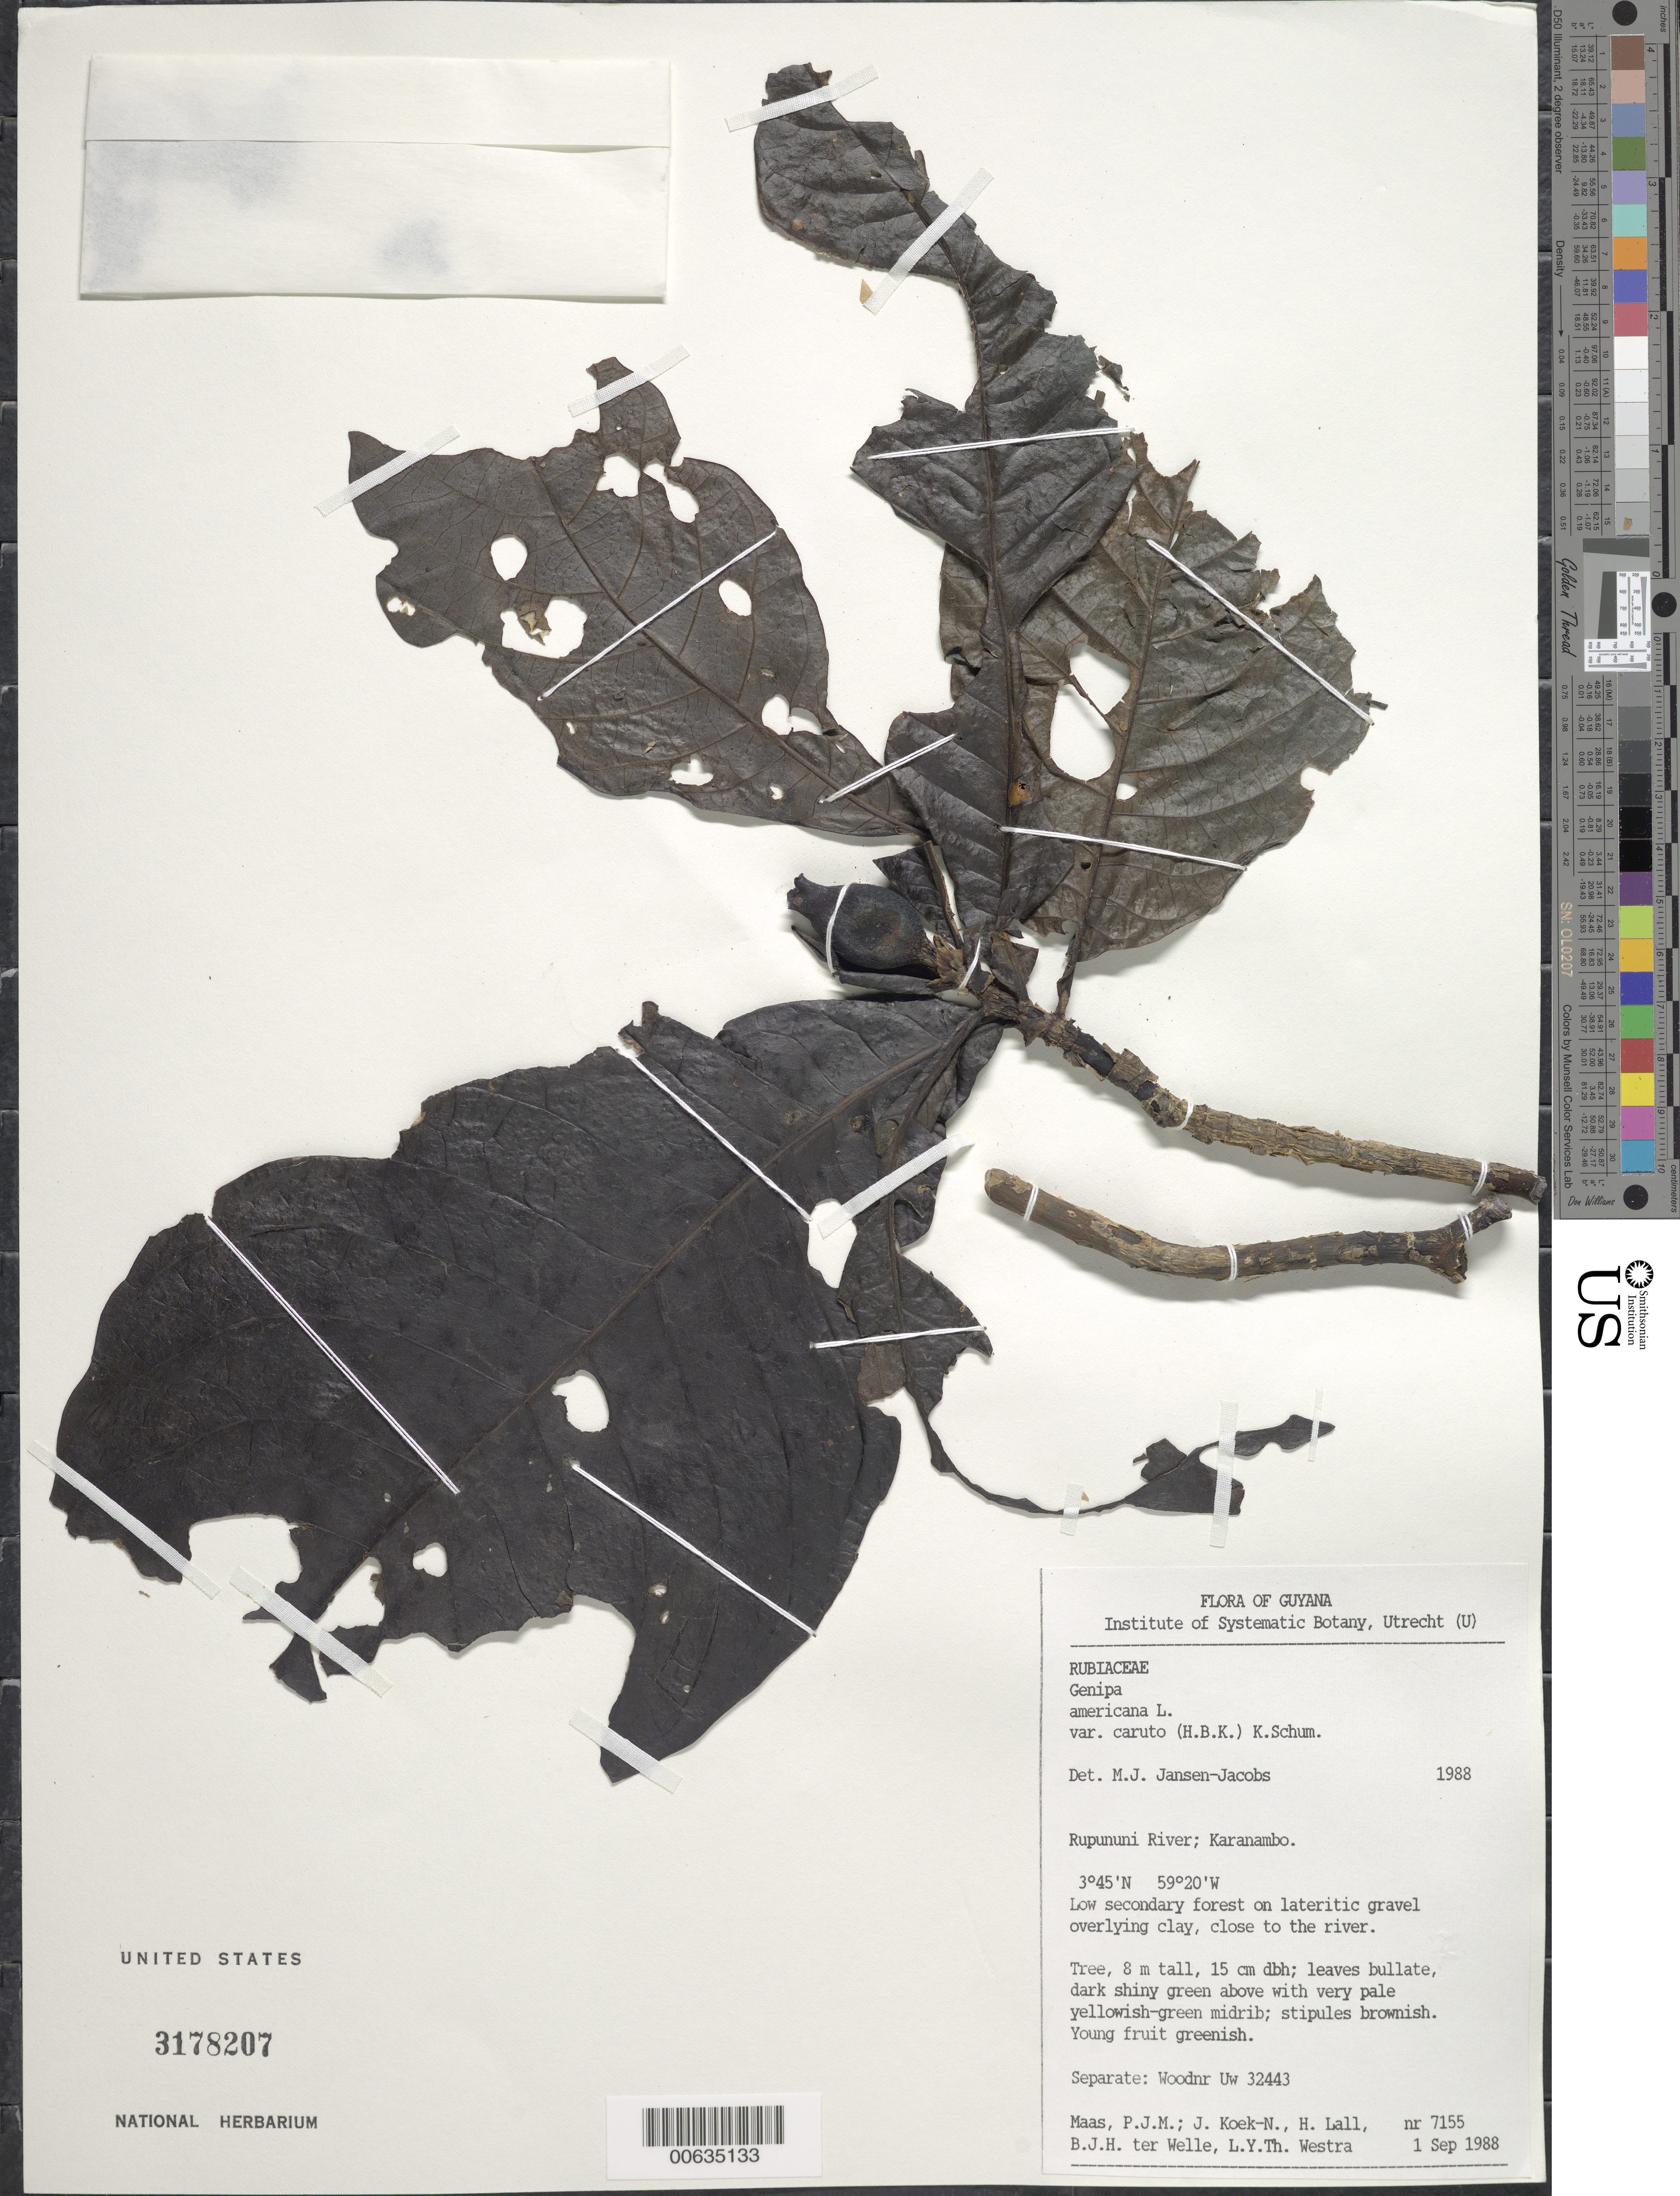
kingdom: Plantae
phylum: Tracheophyta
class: Magnoliopsida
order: Gentianales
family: Rubiaceae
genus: Genipa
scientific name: Genipa americana var. caruto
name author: (Kunth) K. Schum.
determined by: Jansen-Jacobs, M. J., (U), Nationaal Herbarium Nederland, Utrecht University branch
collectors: P. Maas, J. Koek-Noorman, H. Lall, B. Welle & L. Y. T. Westra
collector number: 7155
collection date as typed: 1-Sep-88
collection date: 1988-09-01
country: Guyana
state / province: U. Takutu-U. Essequibo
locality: Karanambo, Rupununi River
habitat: Low secondary forest on lateritic gravel overlying clay, close to the river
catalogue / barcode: US 3178207